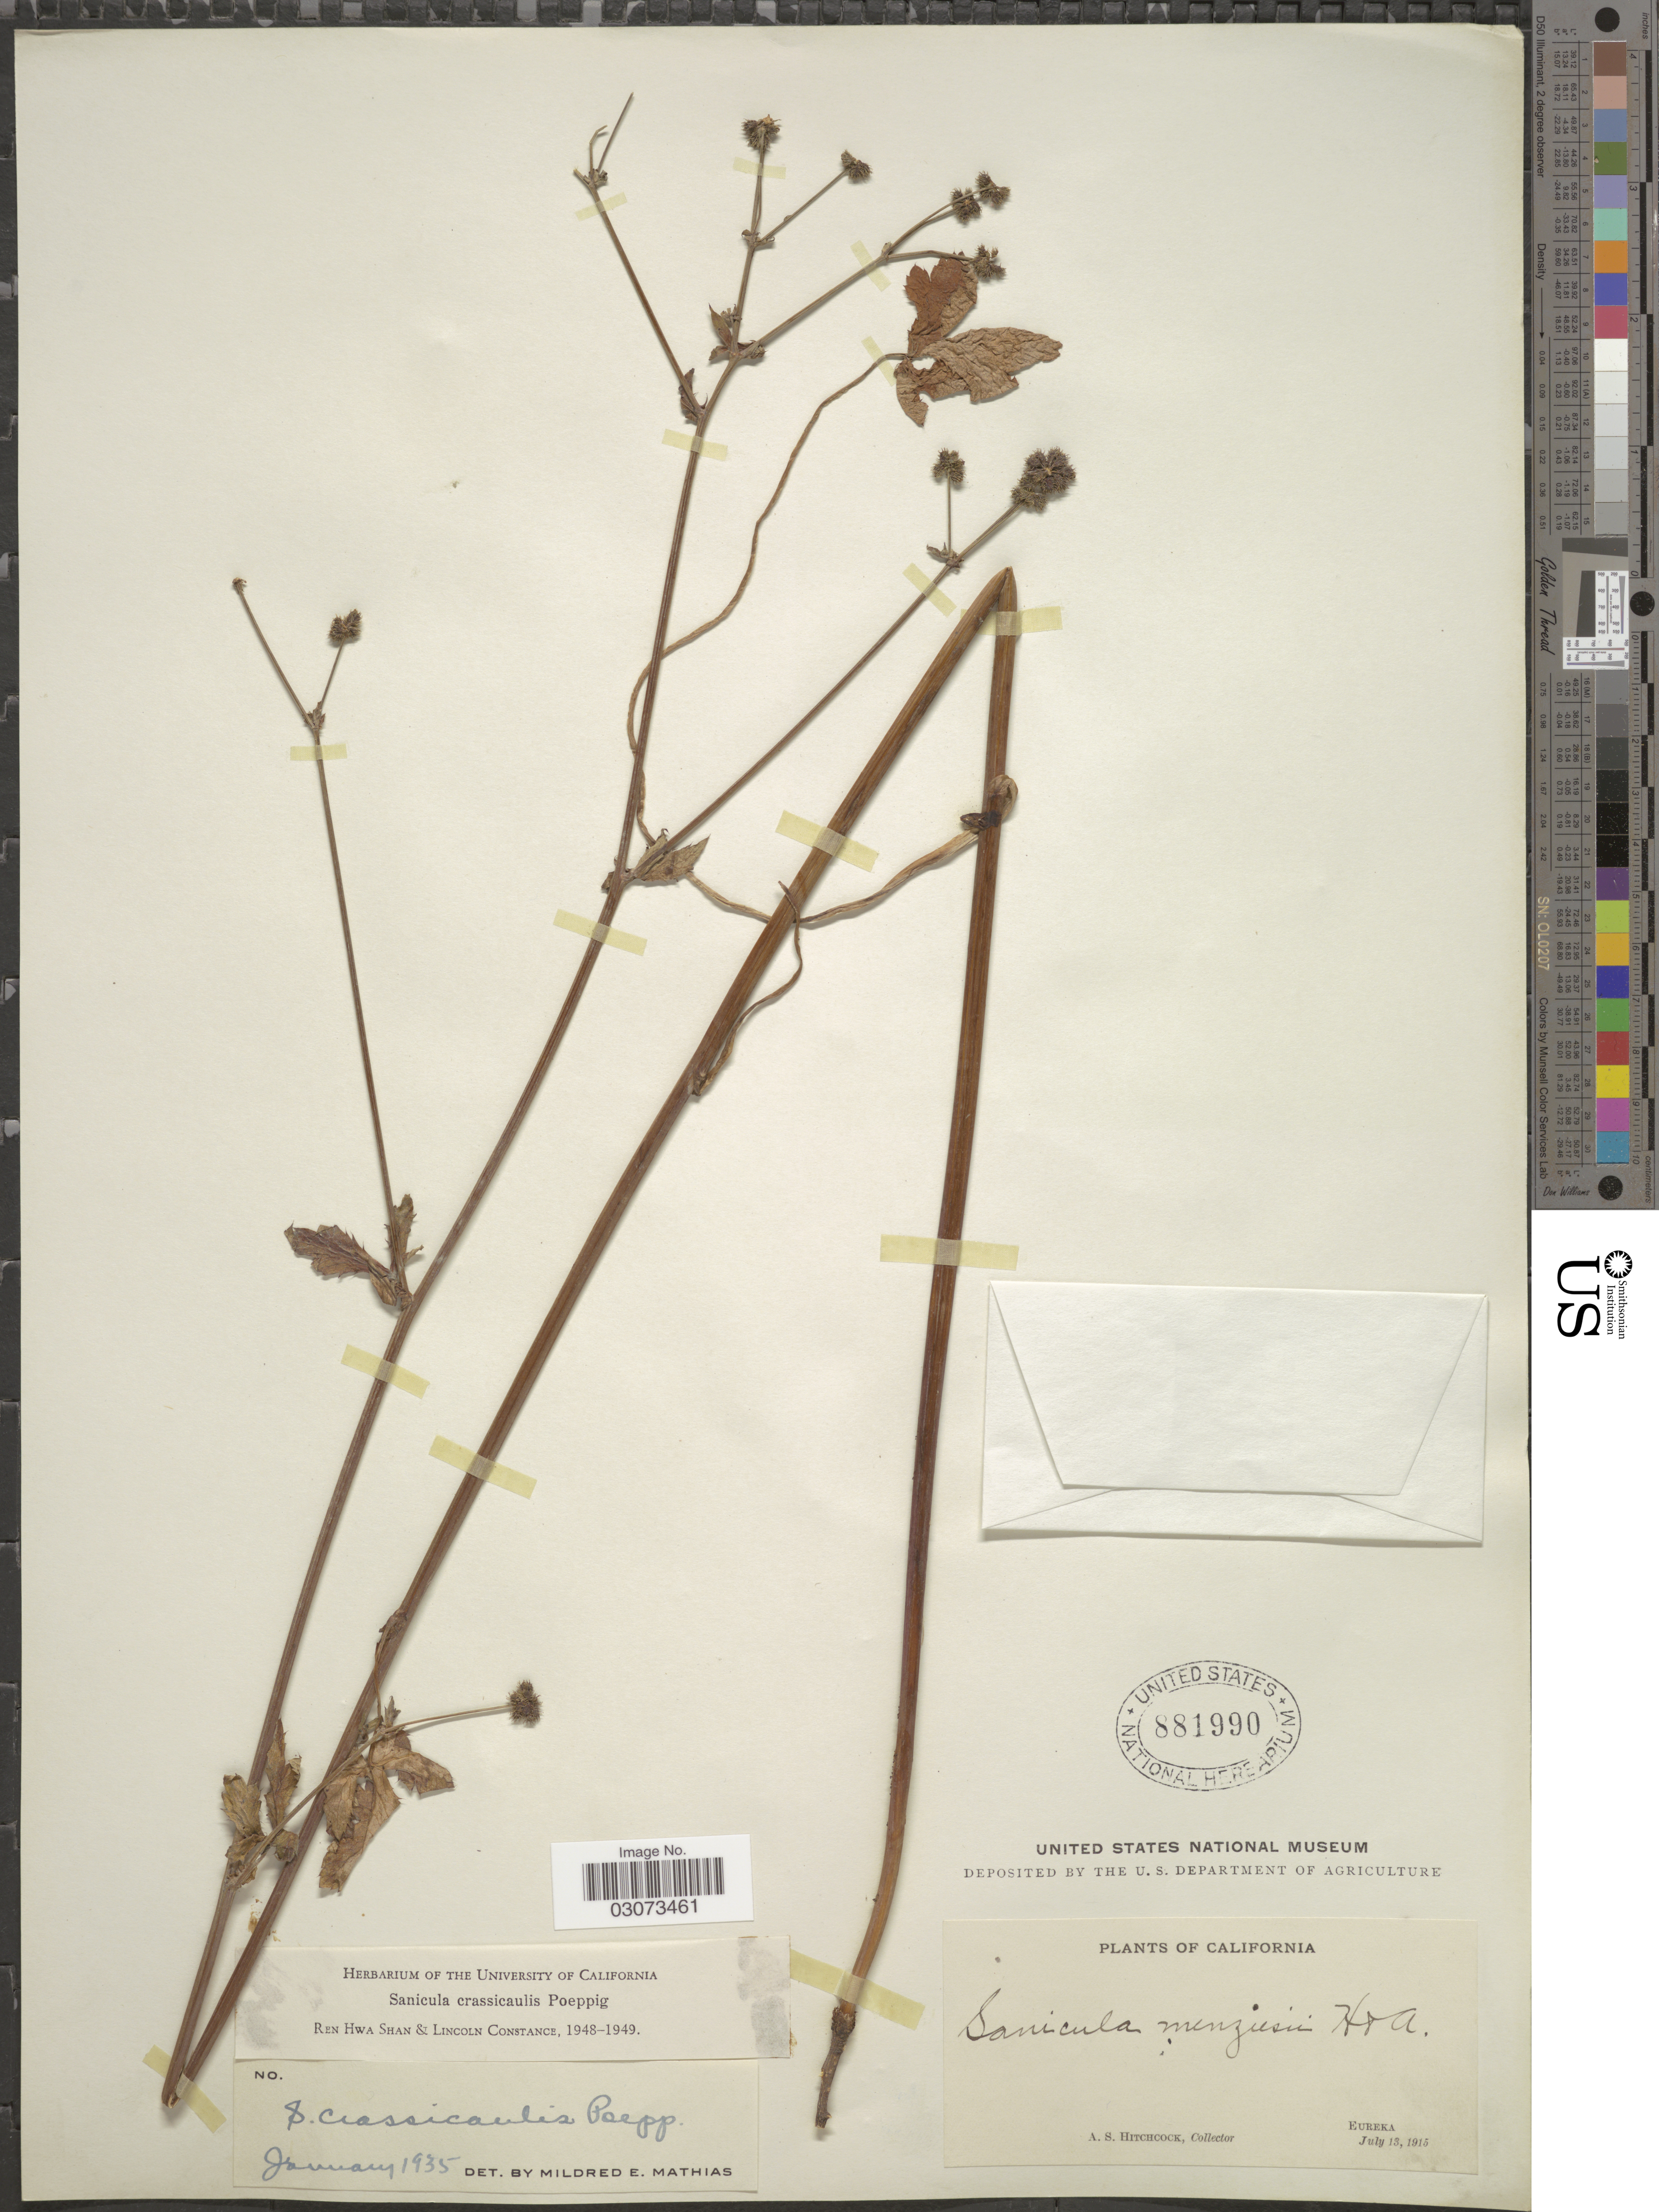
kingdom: Plantae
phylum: Tracheophyta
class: Magnoliopsida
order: Apiales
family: Apiaceae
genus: Sanicula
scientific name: Sanicula crassicaulis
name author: Poepp. ex DC.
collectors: A. S. Hitchcock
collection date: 1915-07-13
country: United States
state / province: California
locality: Eureka.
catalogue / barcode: US 881990